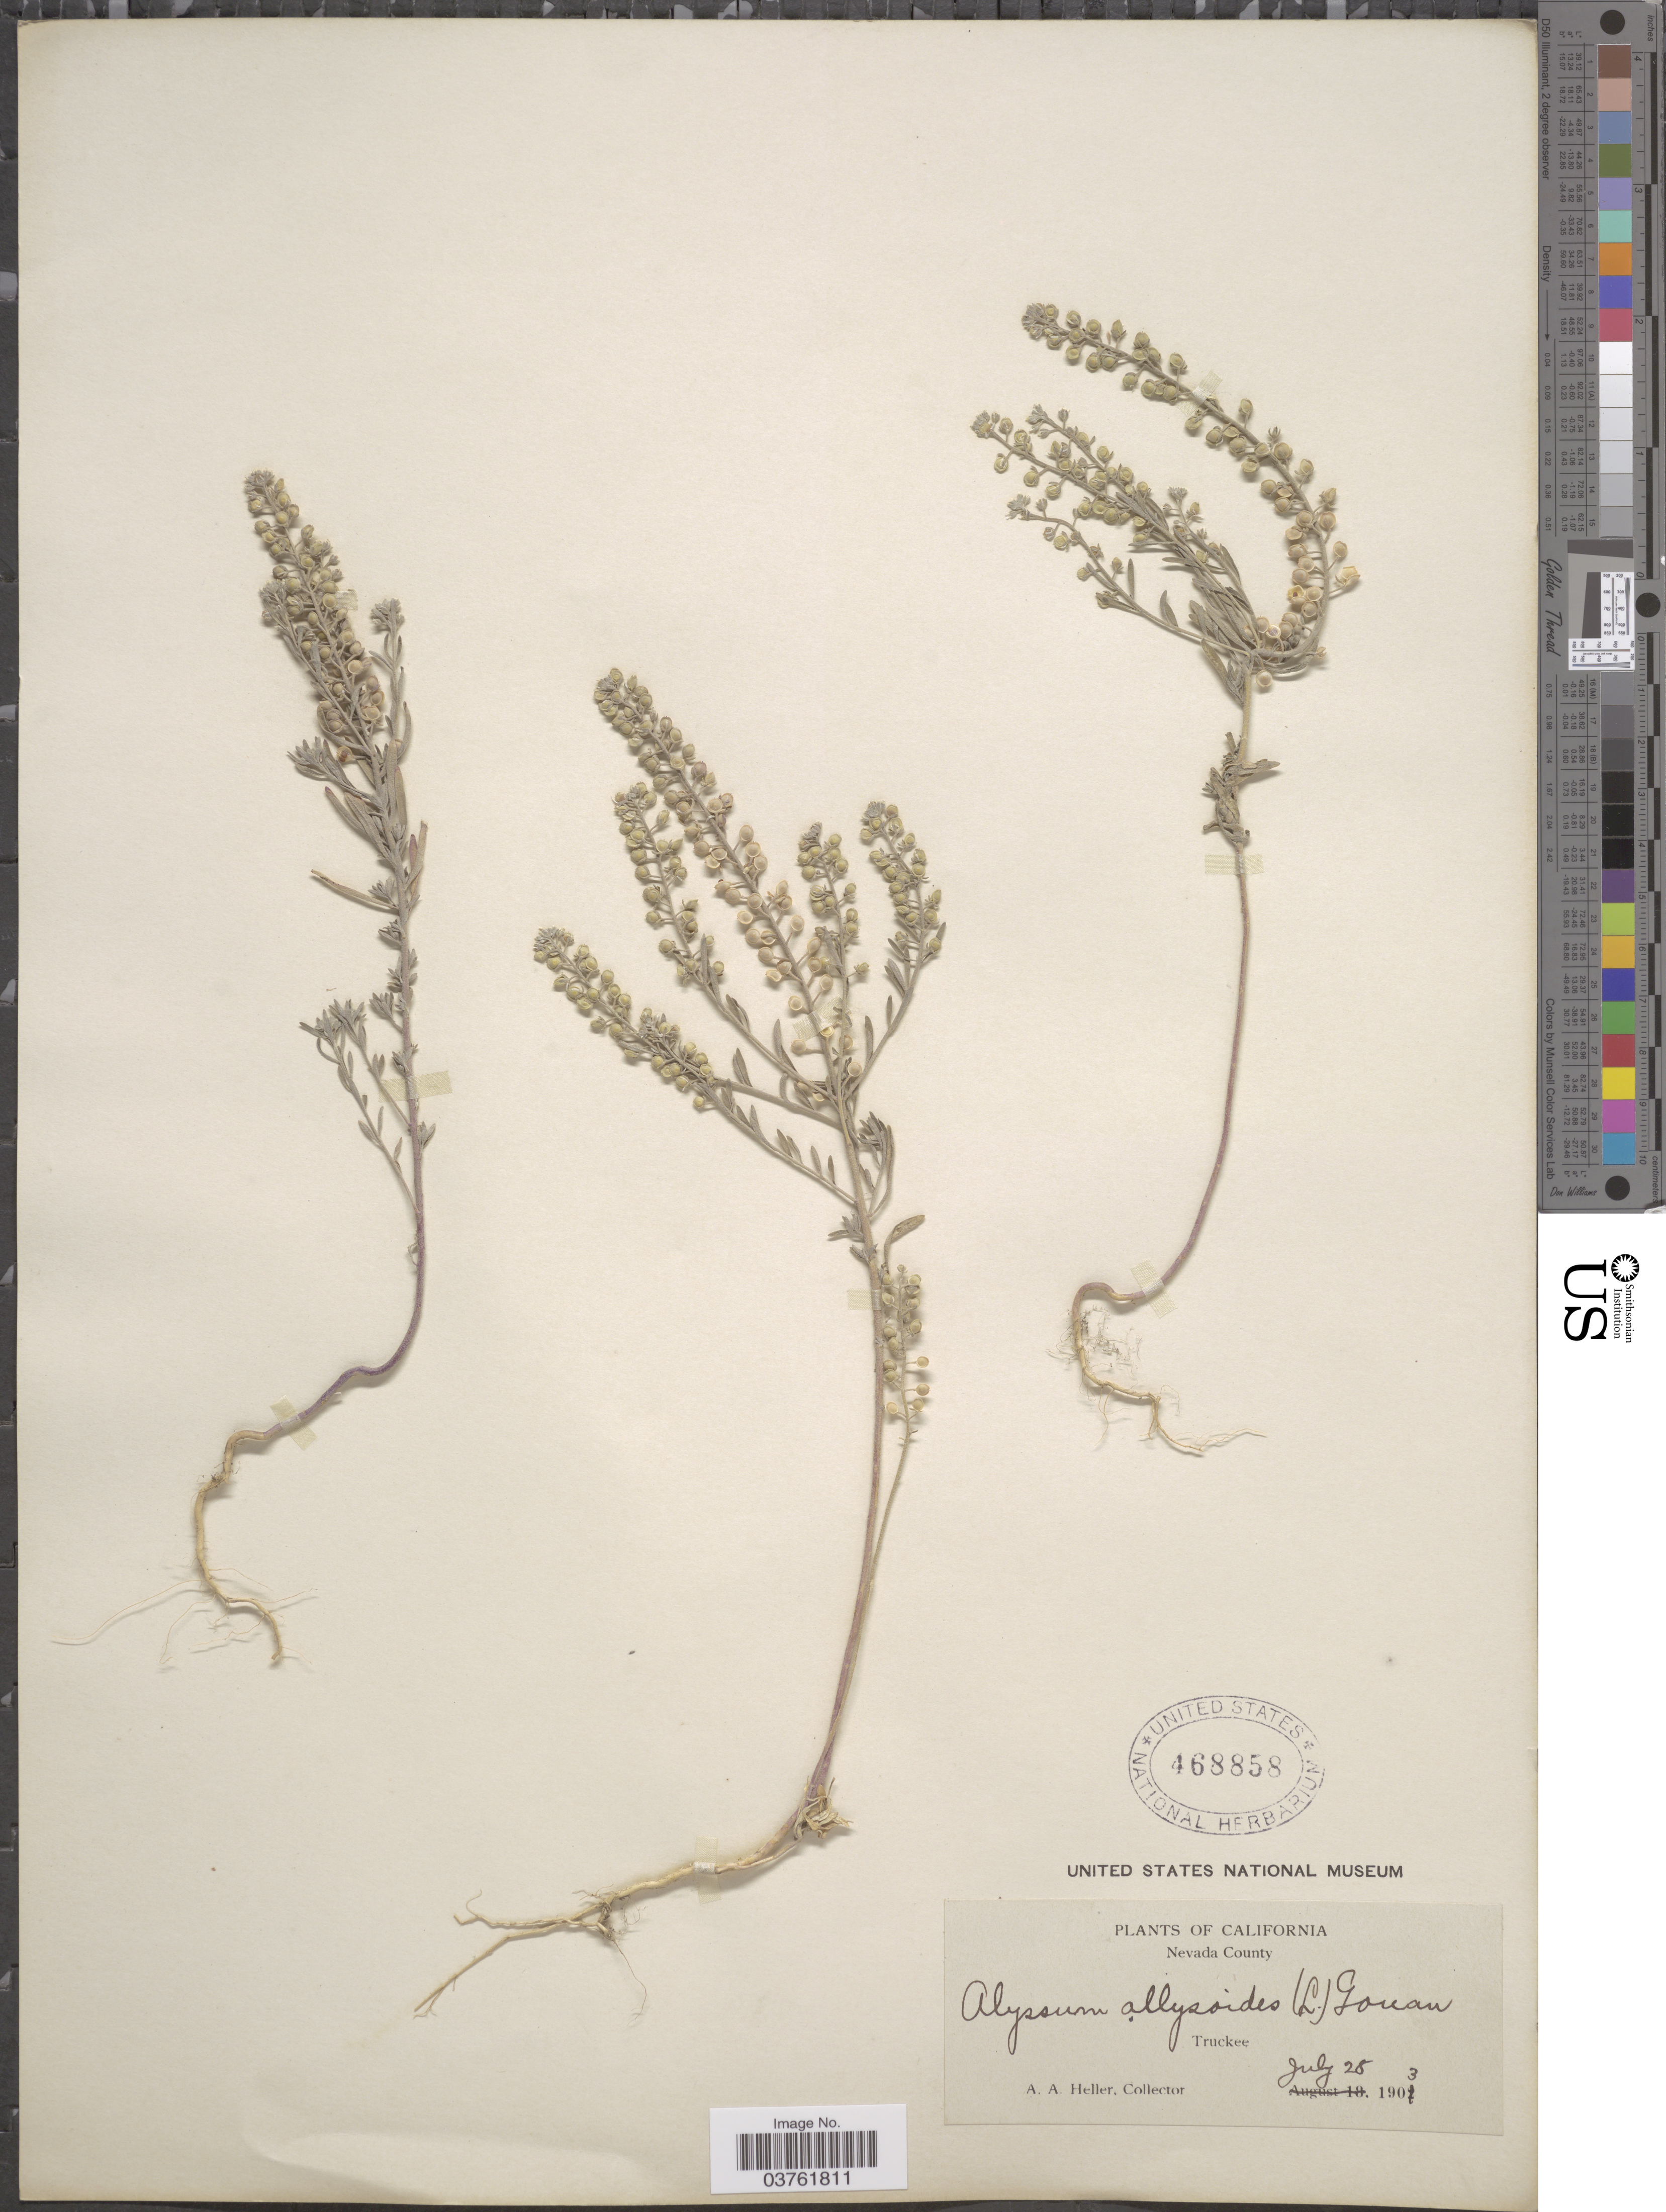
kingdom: Plantae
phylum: Tracheophyta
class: Magnoliopsida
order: Brassicales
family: Brassicaceae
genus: Alyssum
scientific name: Alyssum alyssoides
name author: (L.) L.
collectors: A. A. Heller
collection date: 1903-07-25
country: United States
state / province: California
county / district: Nevada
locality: Nevada County. Truckee.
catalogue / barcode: US 468858